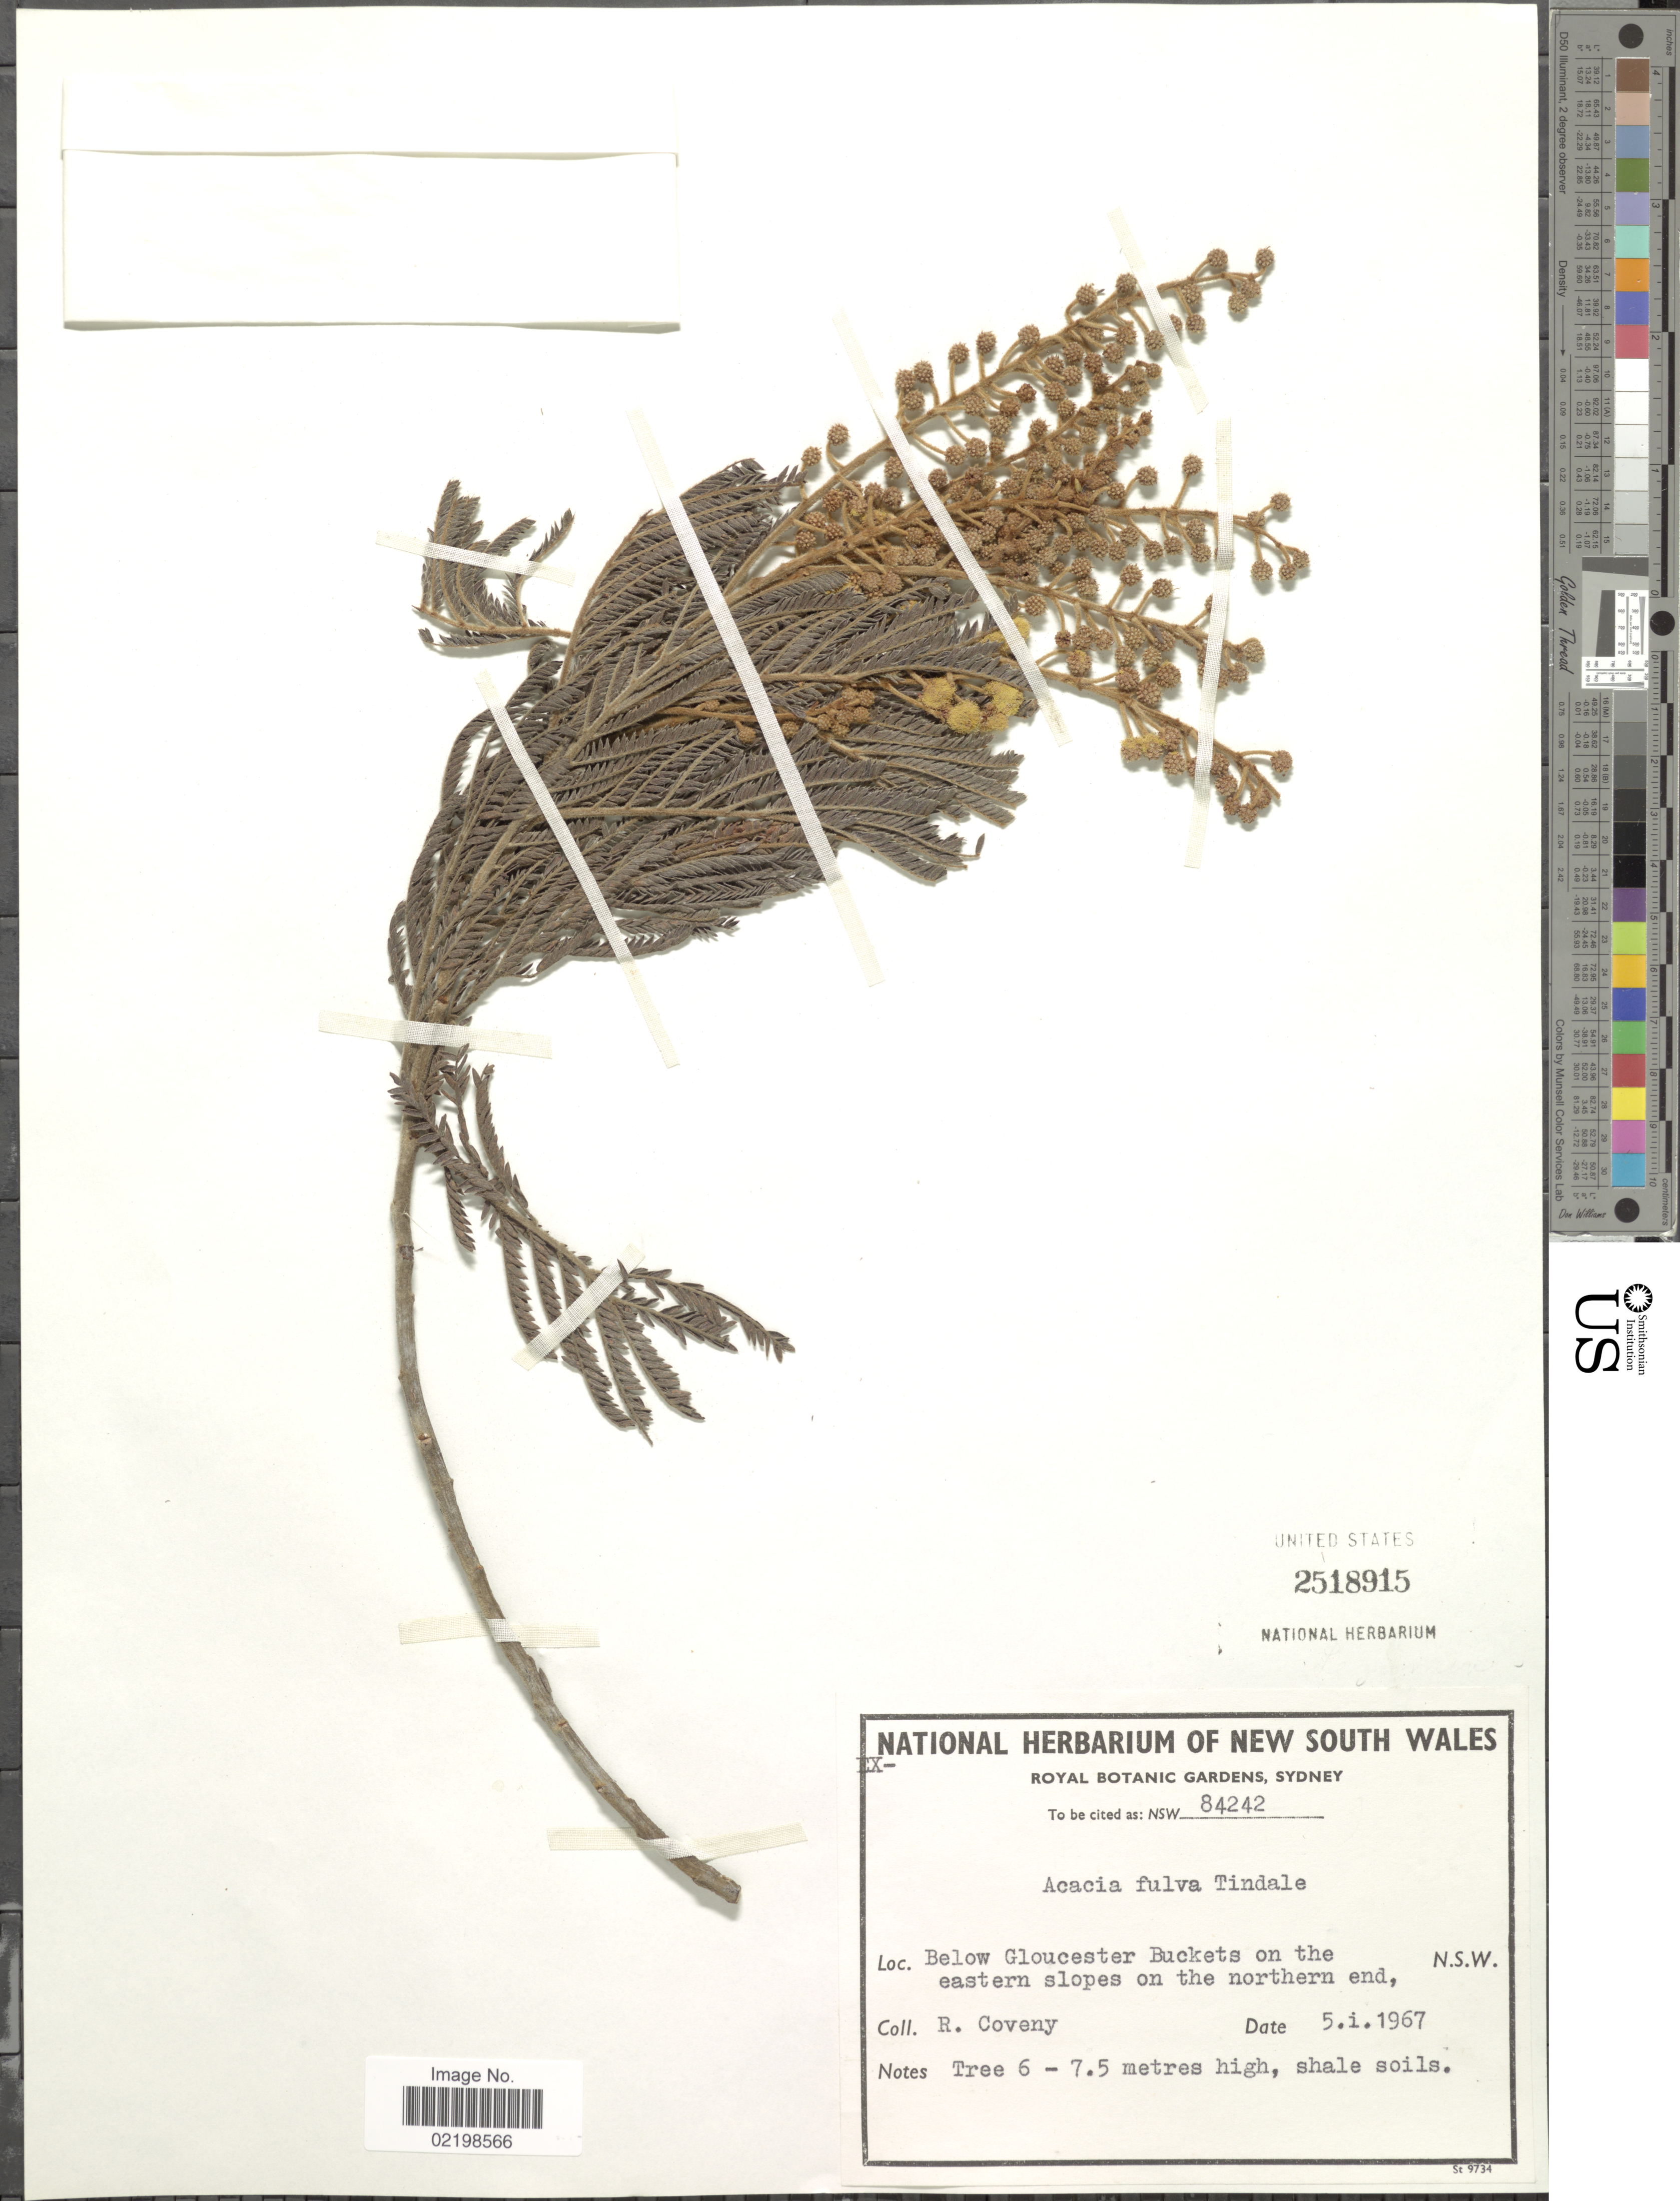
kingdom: Plantae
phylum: Tracheophyta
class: Magnoliopsida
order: Fabales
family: Fabaceae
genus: Acacia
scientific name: Acacia fulva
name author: Tindale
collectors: R. Coveny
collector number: NSW 84242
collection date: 1967-01-05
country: Australia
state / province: New South Wales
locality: Below Gloucester Buckets on the eastern slopes on the northern end, N.S.W.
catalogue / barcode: US 2518915